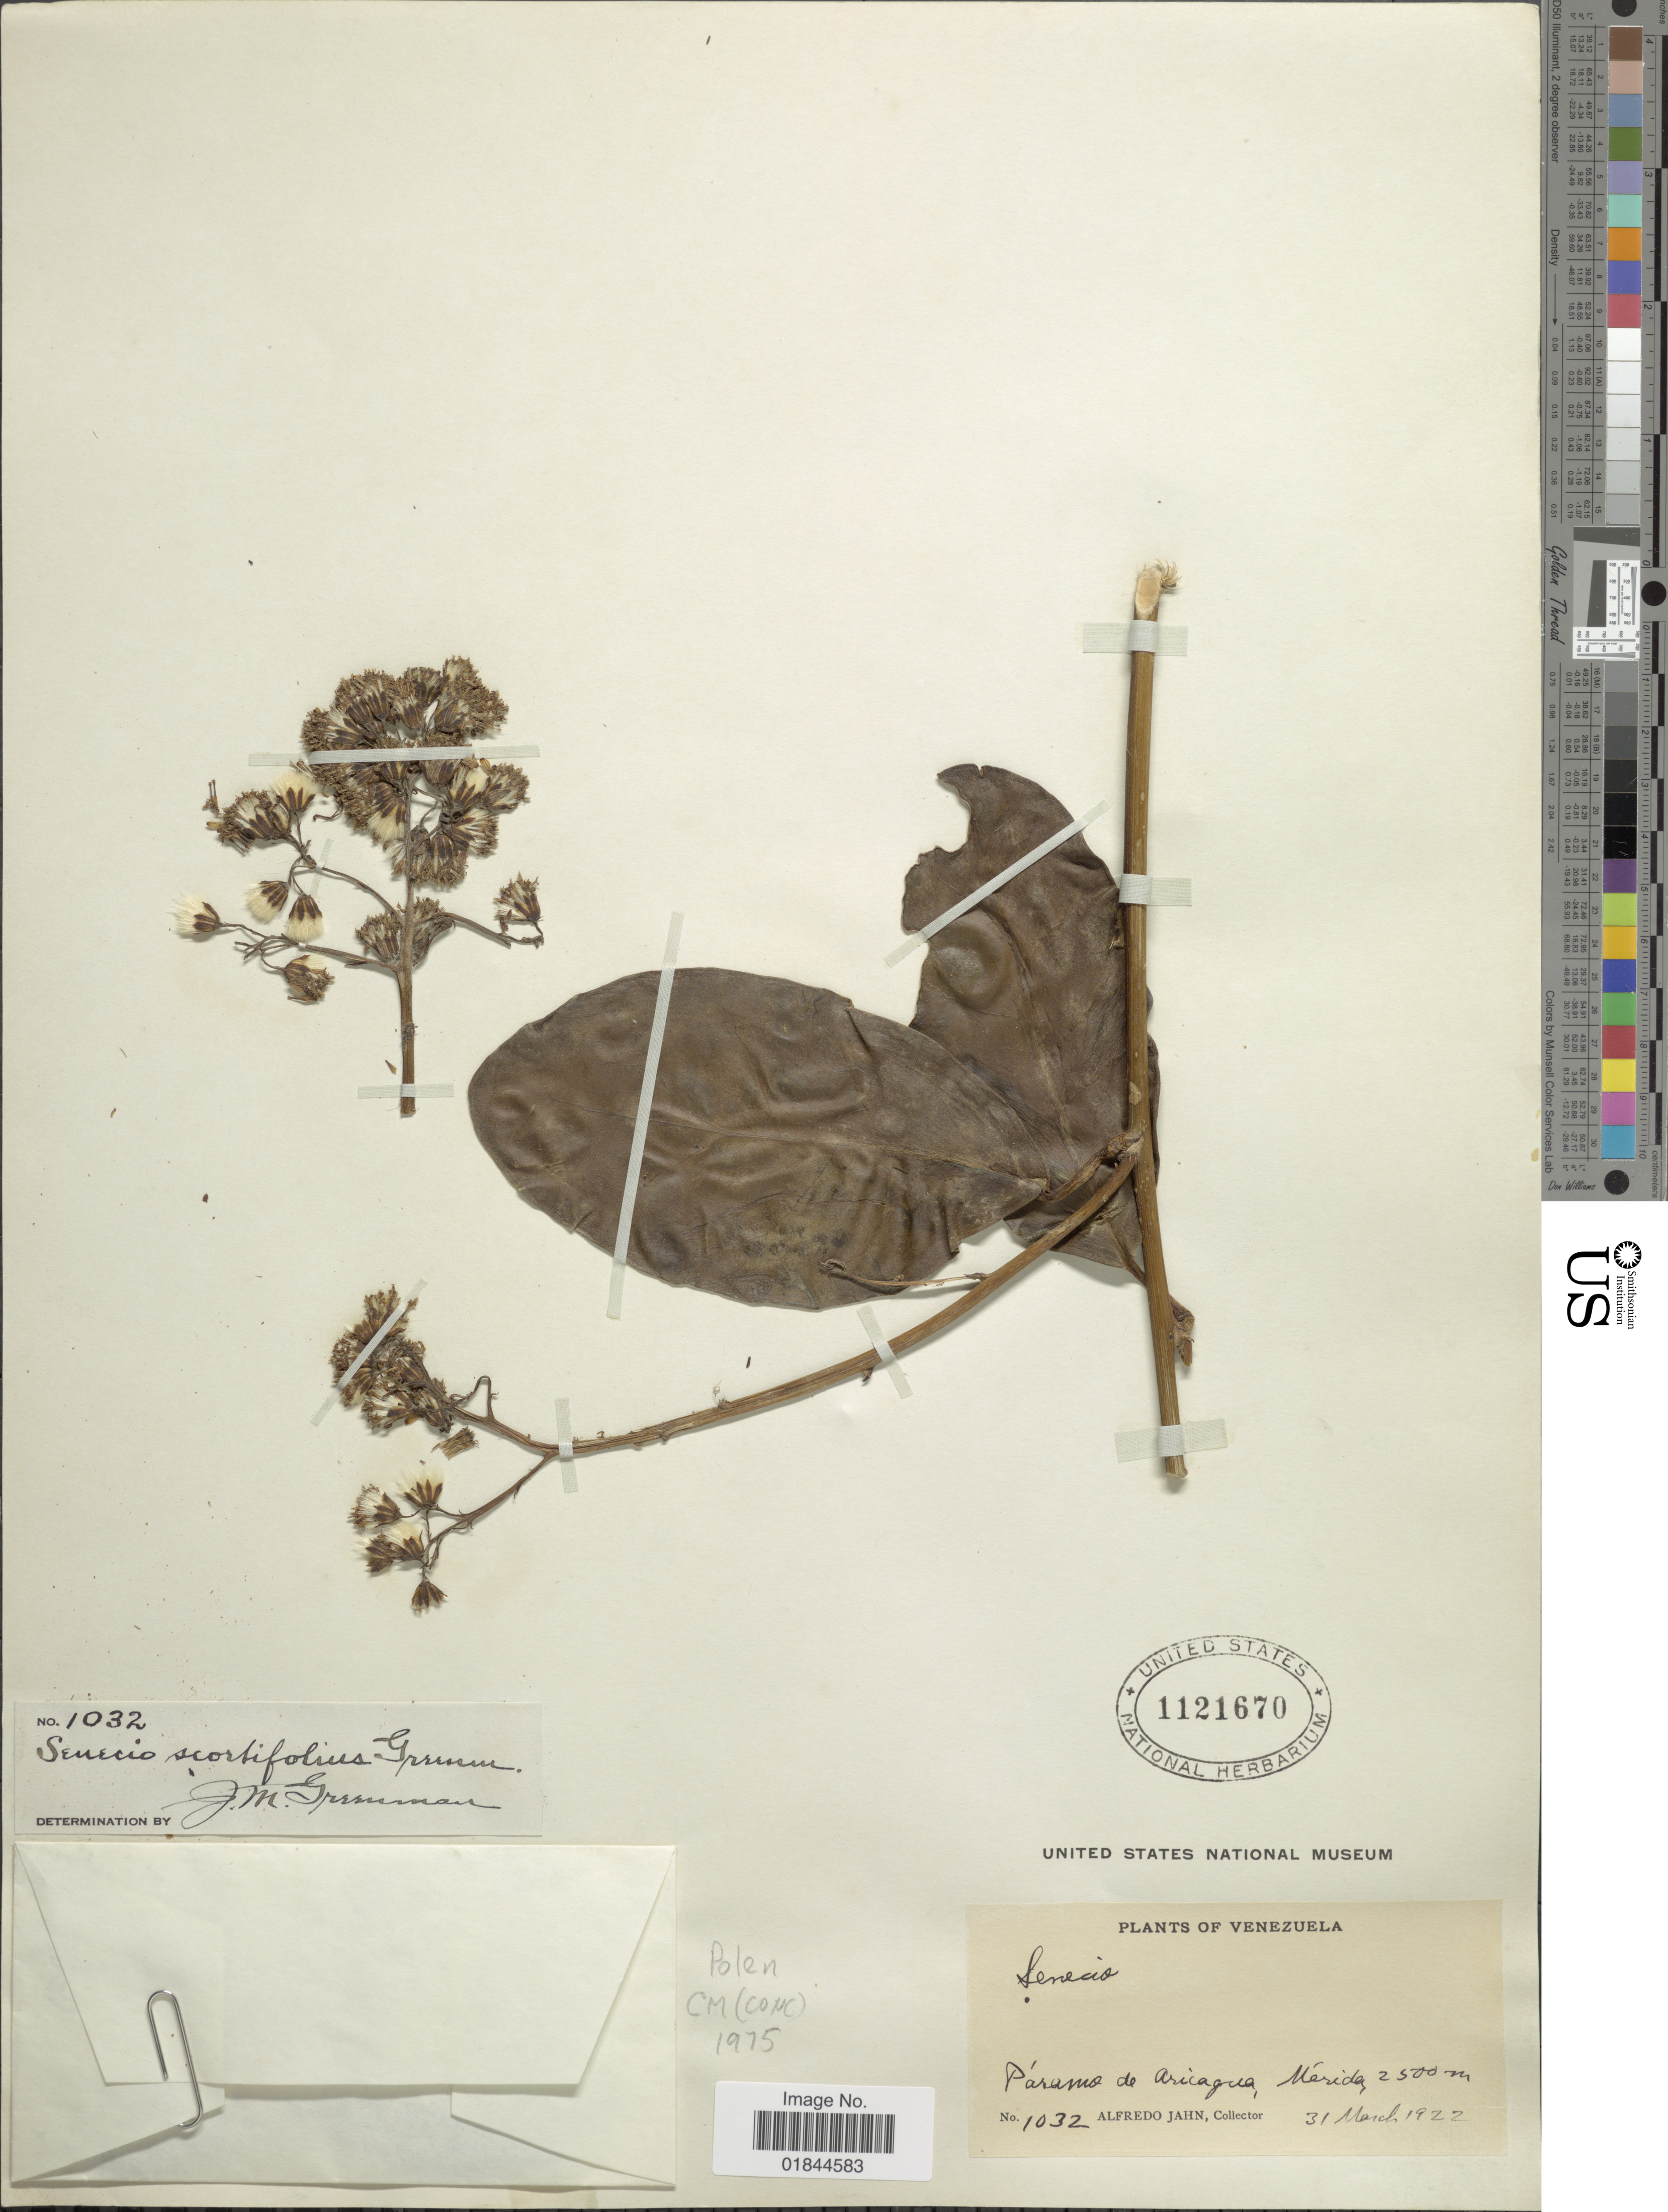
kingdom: Plantae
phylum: Tracheophyta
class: Magnoliopsida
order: Asterales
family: Asteraceae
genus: Pentacalia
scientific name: Pentacalia scortifolia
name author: (Greenm.) Cuatrec.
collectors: A. Jahn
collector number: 1032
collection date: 1922-03-31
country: Venezuela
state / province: Mérida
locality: Paramo de Aricagua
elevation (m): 2500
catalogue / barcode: US 1121670